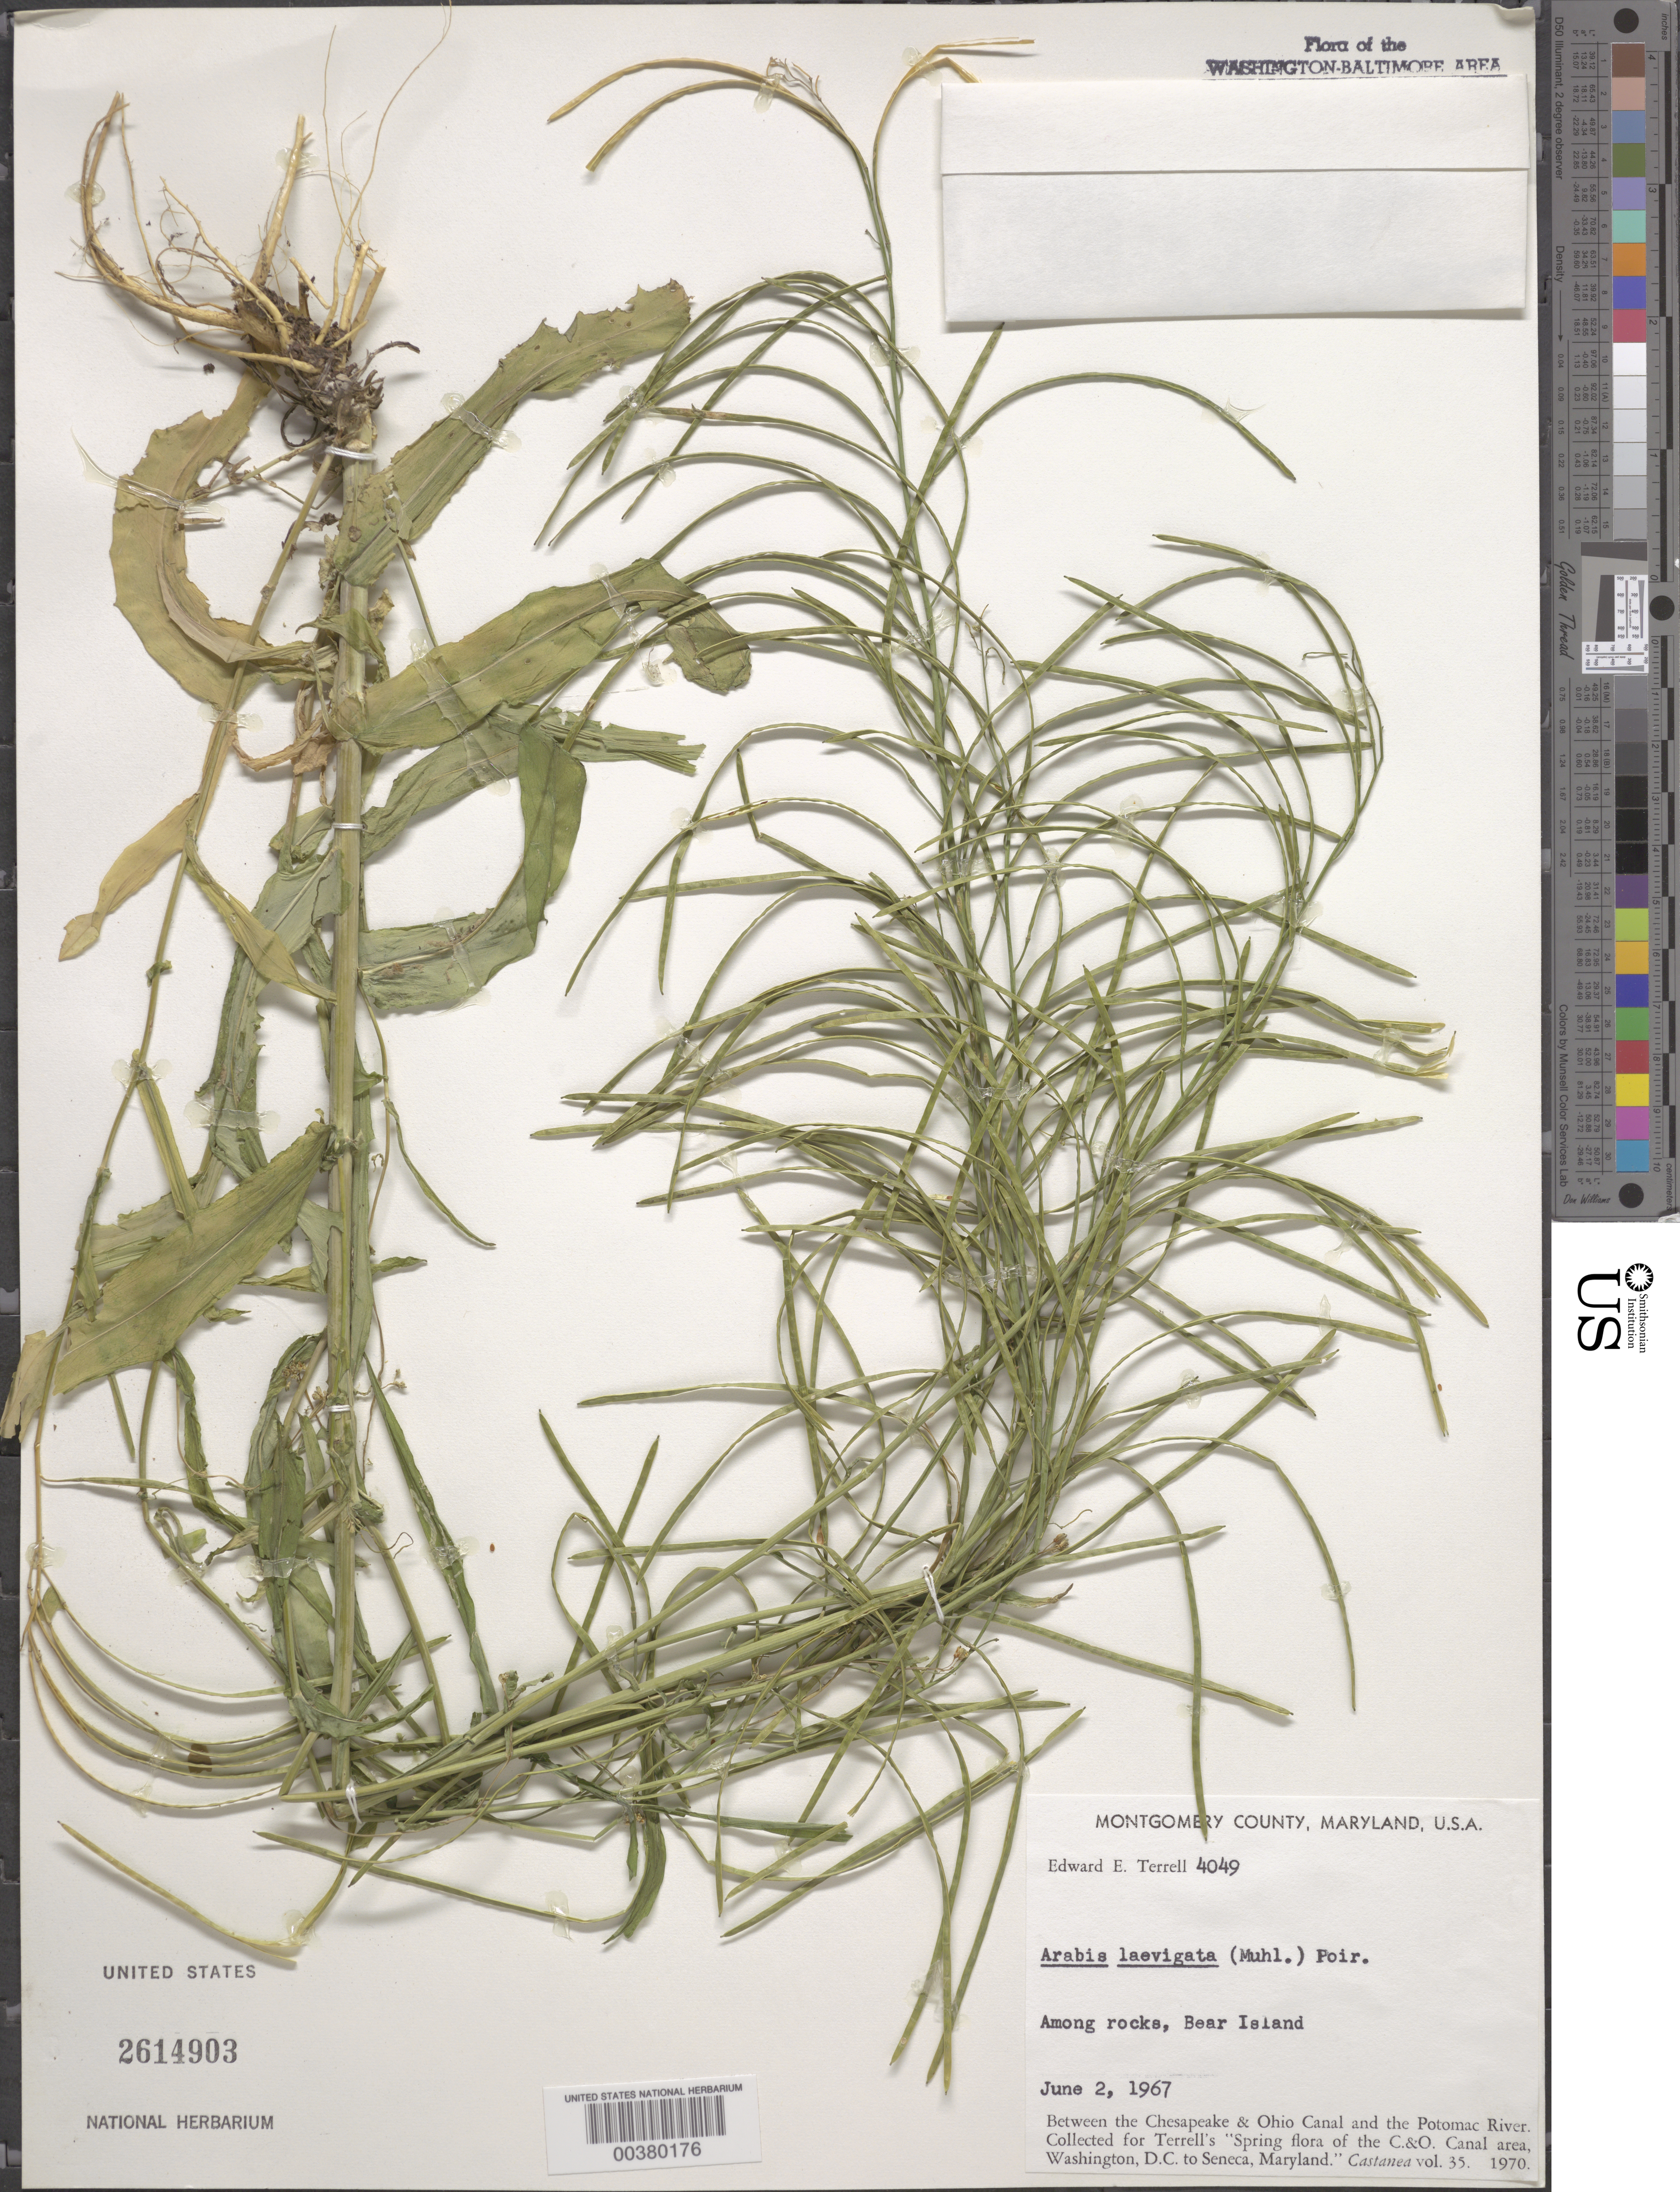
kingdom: Plantae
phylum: Tracheophyta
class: Magnoliopsida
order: Brassicales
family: Brassicaceae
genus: Boechera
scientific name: Boechera laevigata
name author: (Muhl. ex Willd.) Al-Shehbaz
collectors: E. E. Terrell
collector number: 4049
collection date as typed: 02 Jun 1967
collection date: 1967-06-02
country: United States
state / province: Maryland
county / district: Montgomery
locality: Bear Island C. & O. Canal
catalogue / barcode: US 2614903